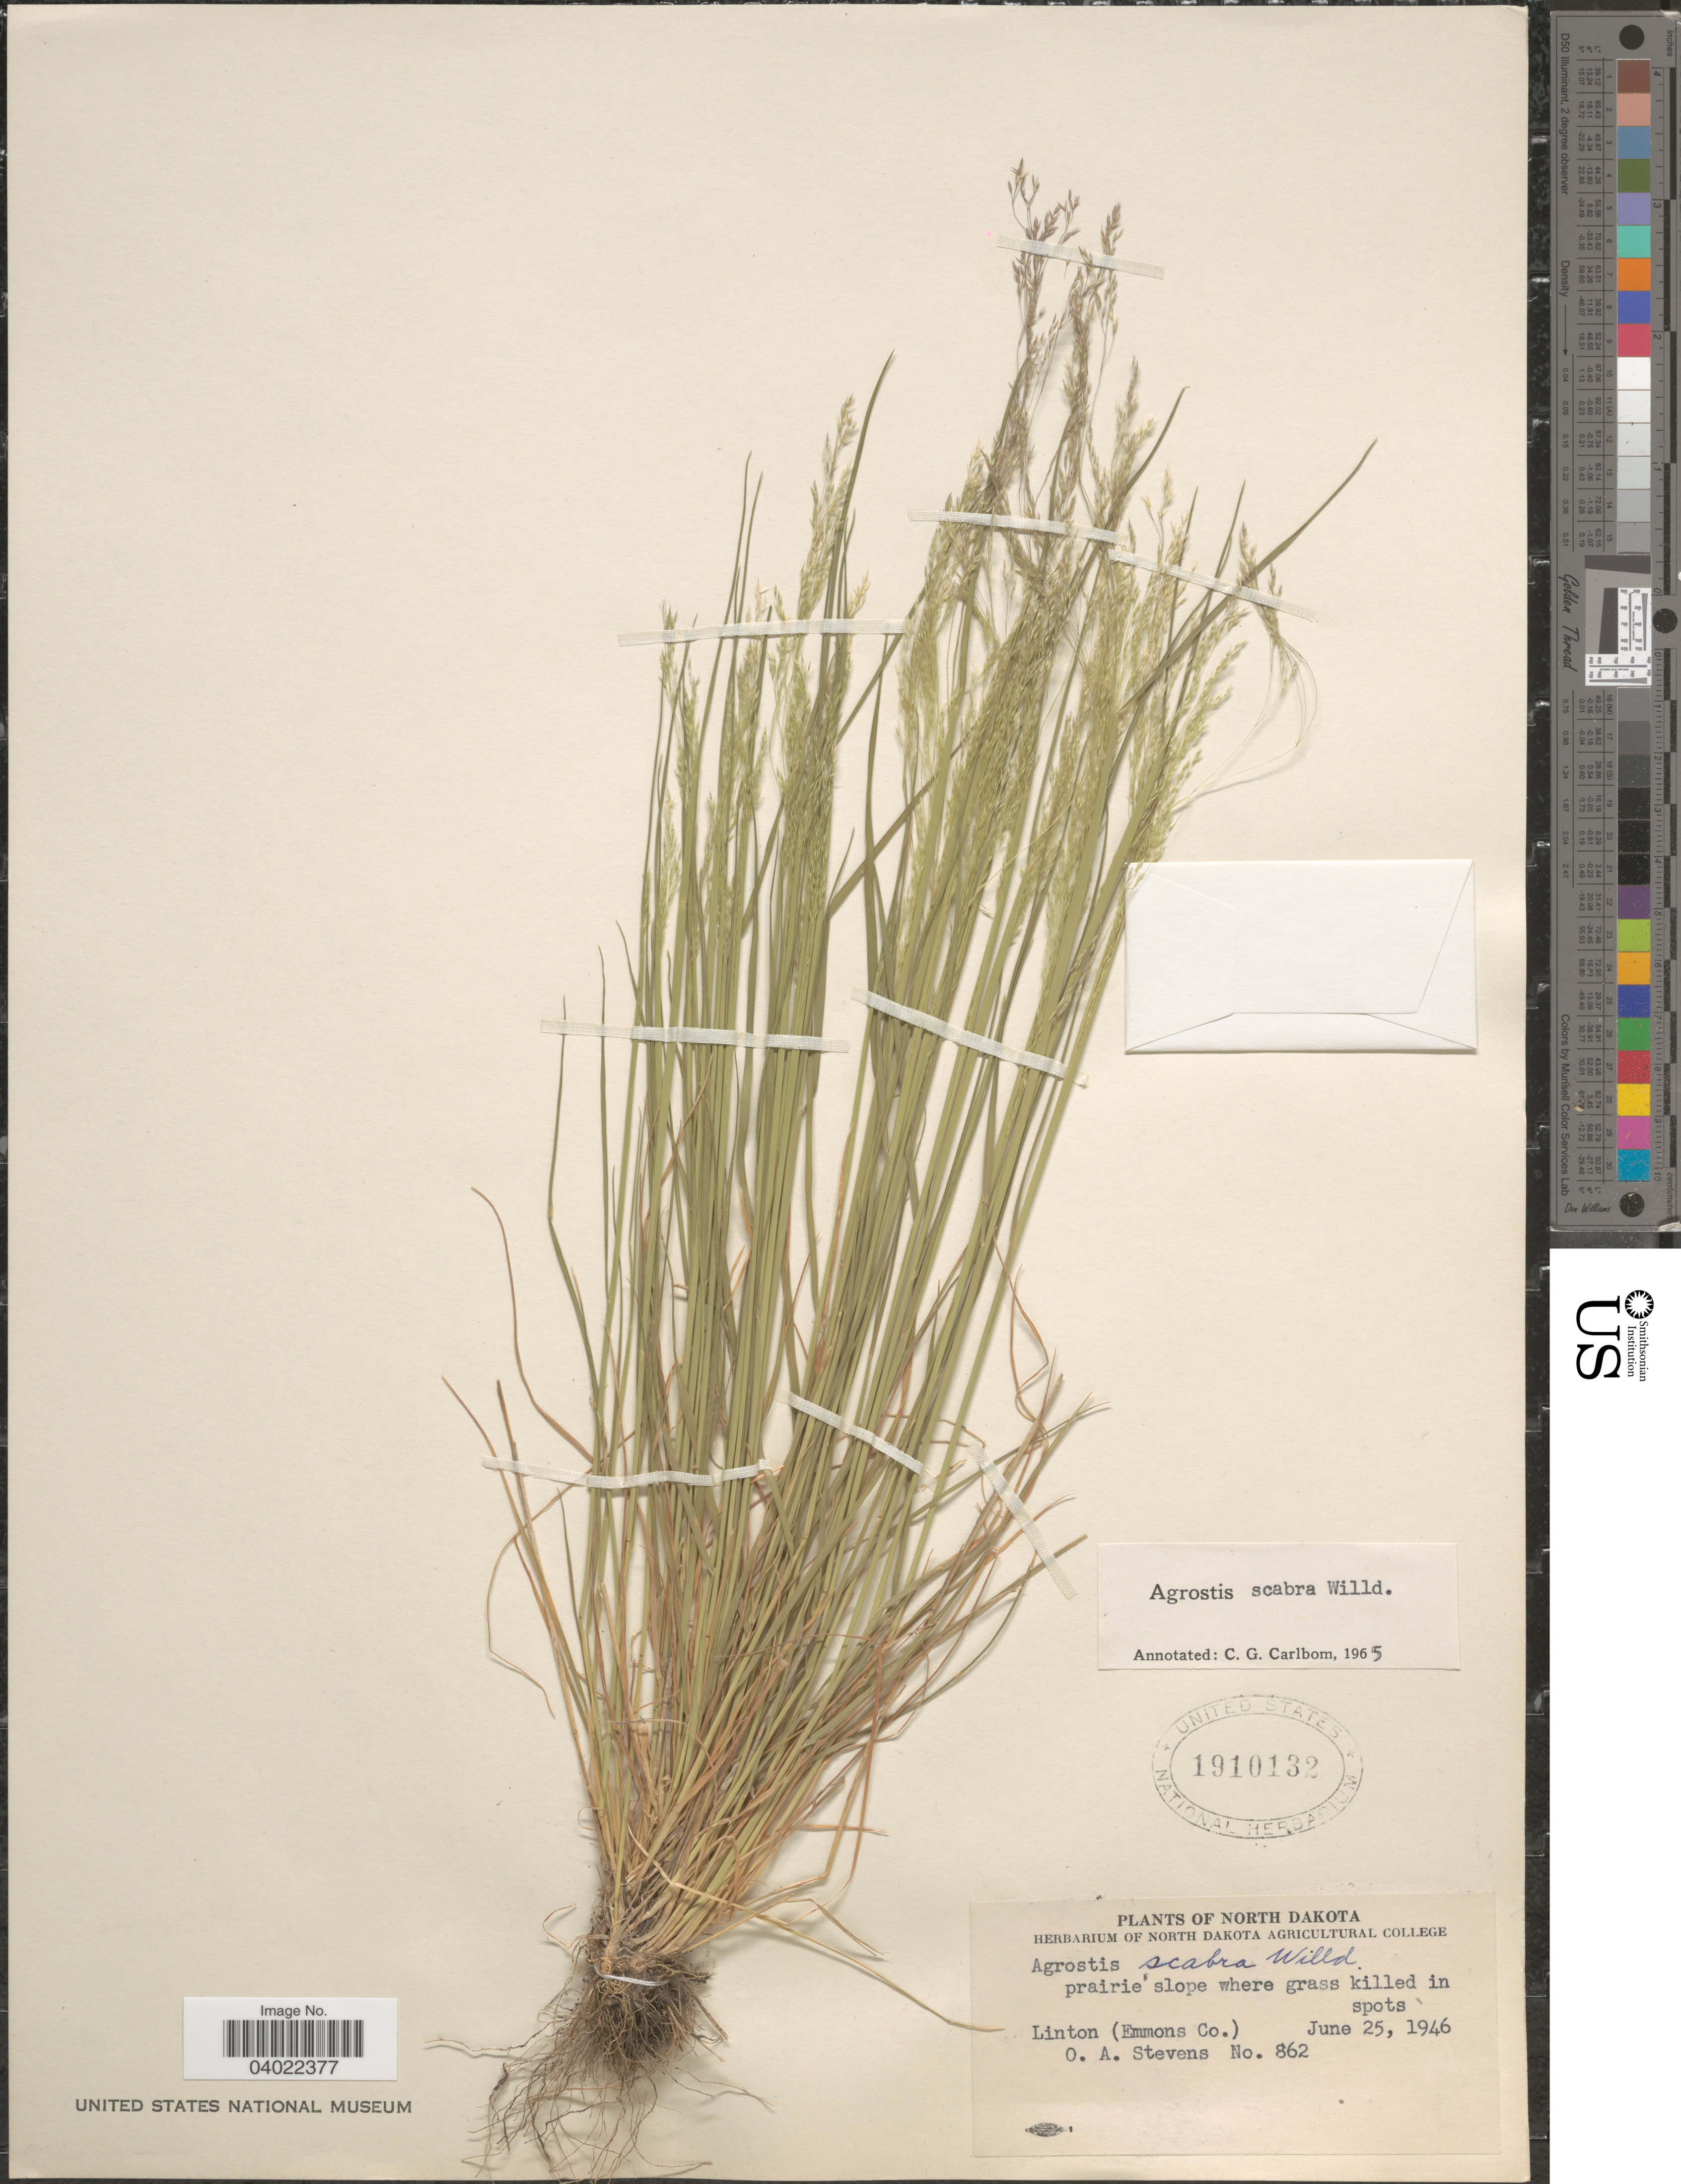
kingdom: Plantae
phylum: Tracheophyta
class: Liliopsida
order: Poales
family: Poaceae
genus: Agrostis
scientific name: Agrostis scabra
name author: Willd.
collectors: O. A. Stevens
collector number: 862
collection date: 1946-06-25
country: United States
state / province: North Dakota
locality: Linton (Emmons Co.).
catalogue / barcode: US 1910132